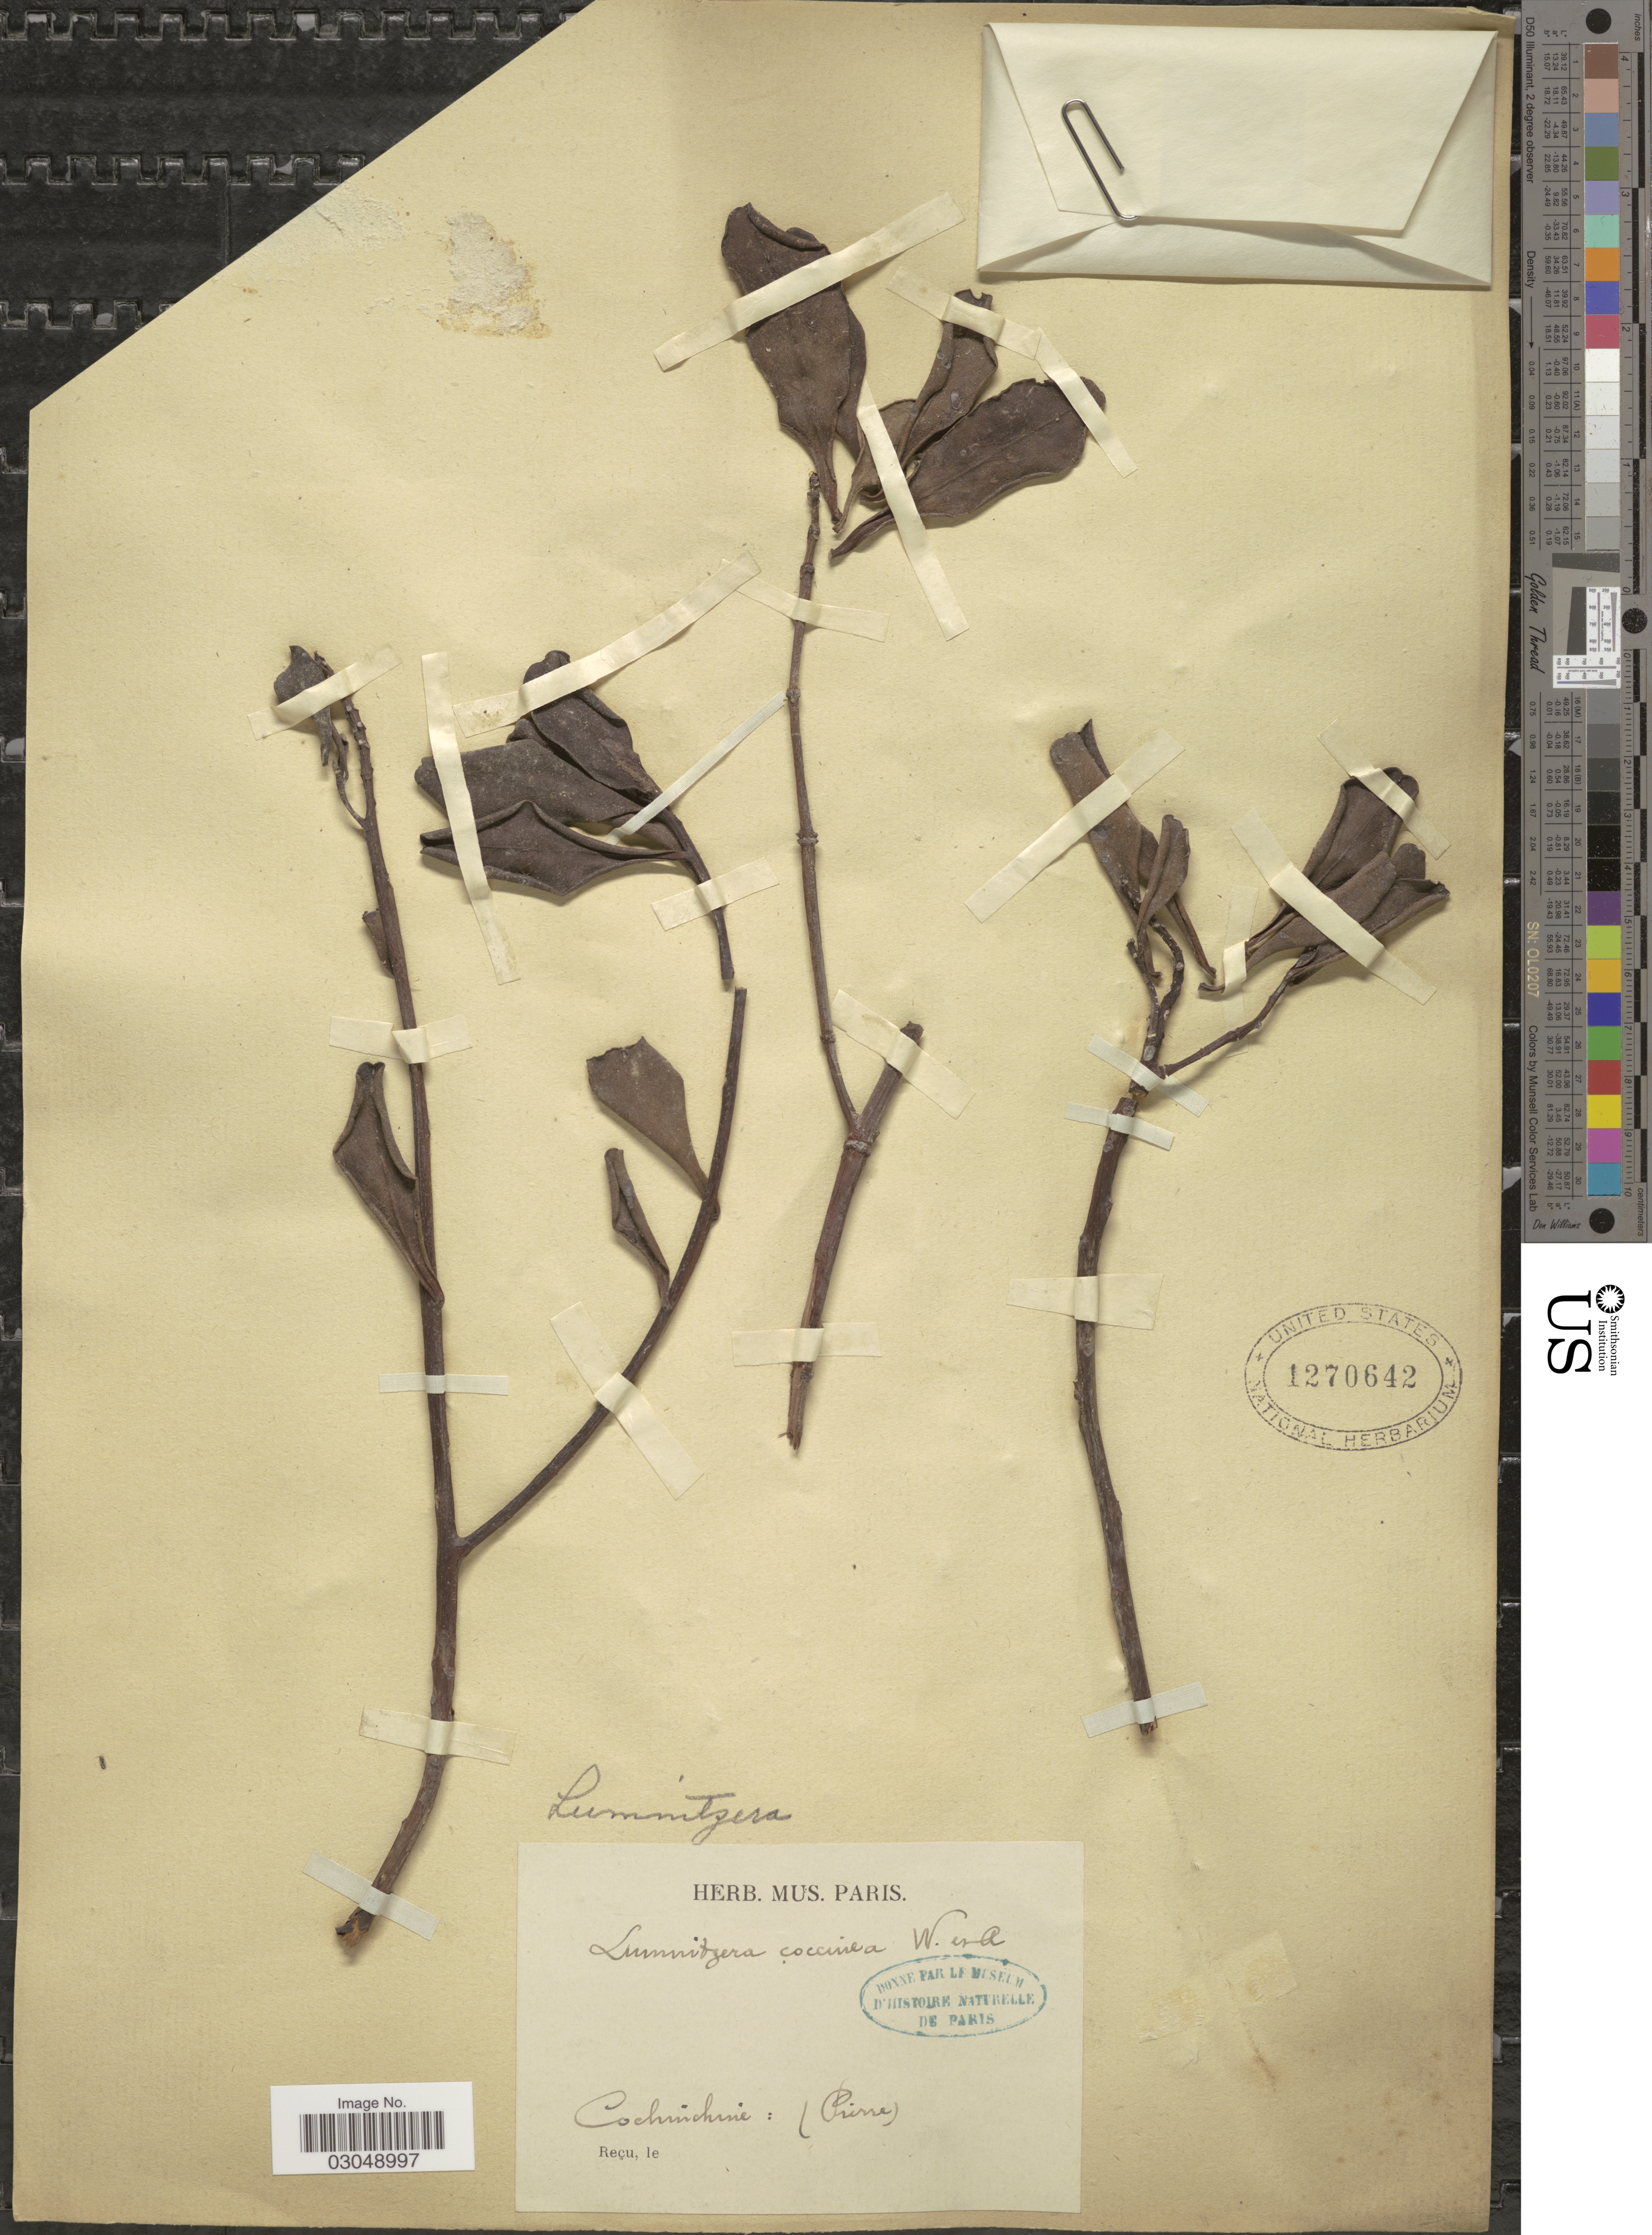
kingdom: Plantae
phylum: Tracheophyta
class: Magnoliopsida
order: Myrtales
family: Combretaceae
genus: Lumnitzera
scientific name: Lumnitzera coccinea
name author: Wight & Arn.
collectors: -- Pierre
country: Vietnam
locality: Cochinchine.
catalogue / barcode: US 1270642